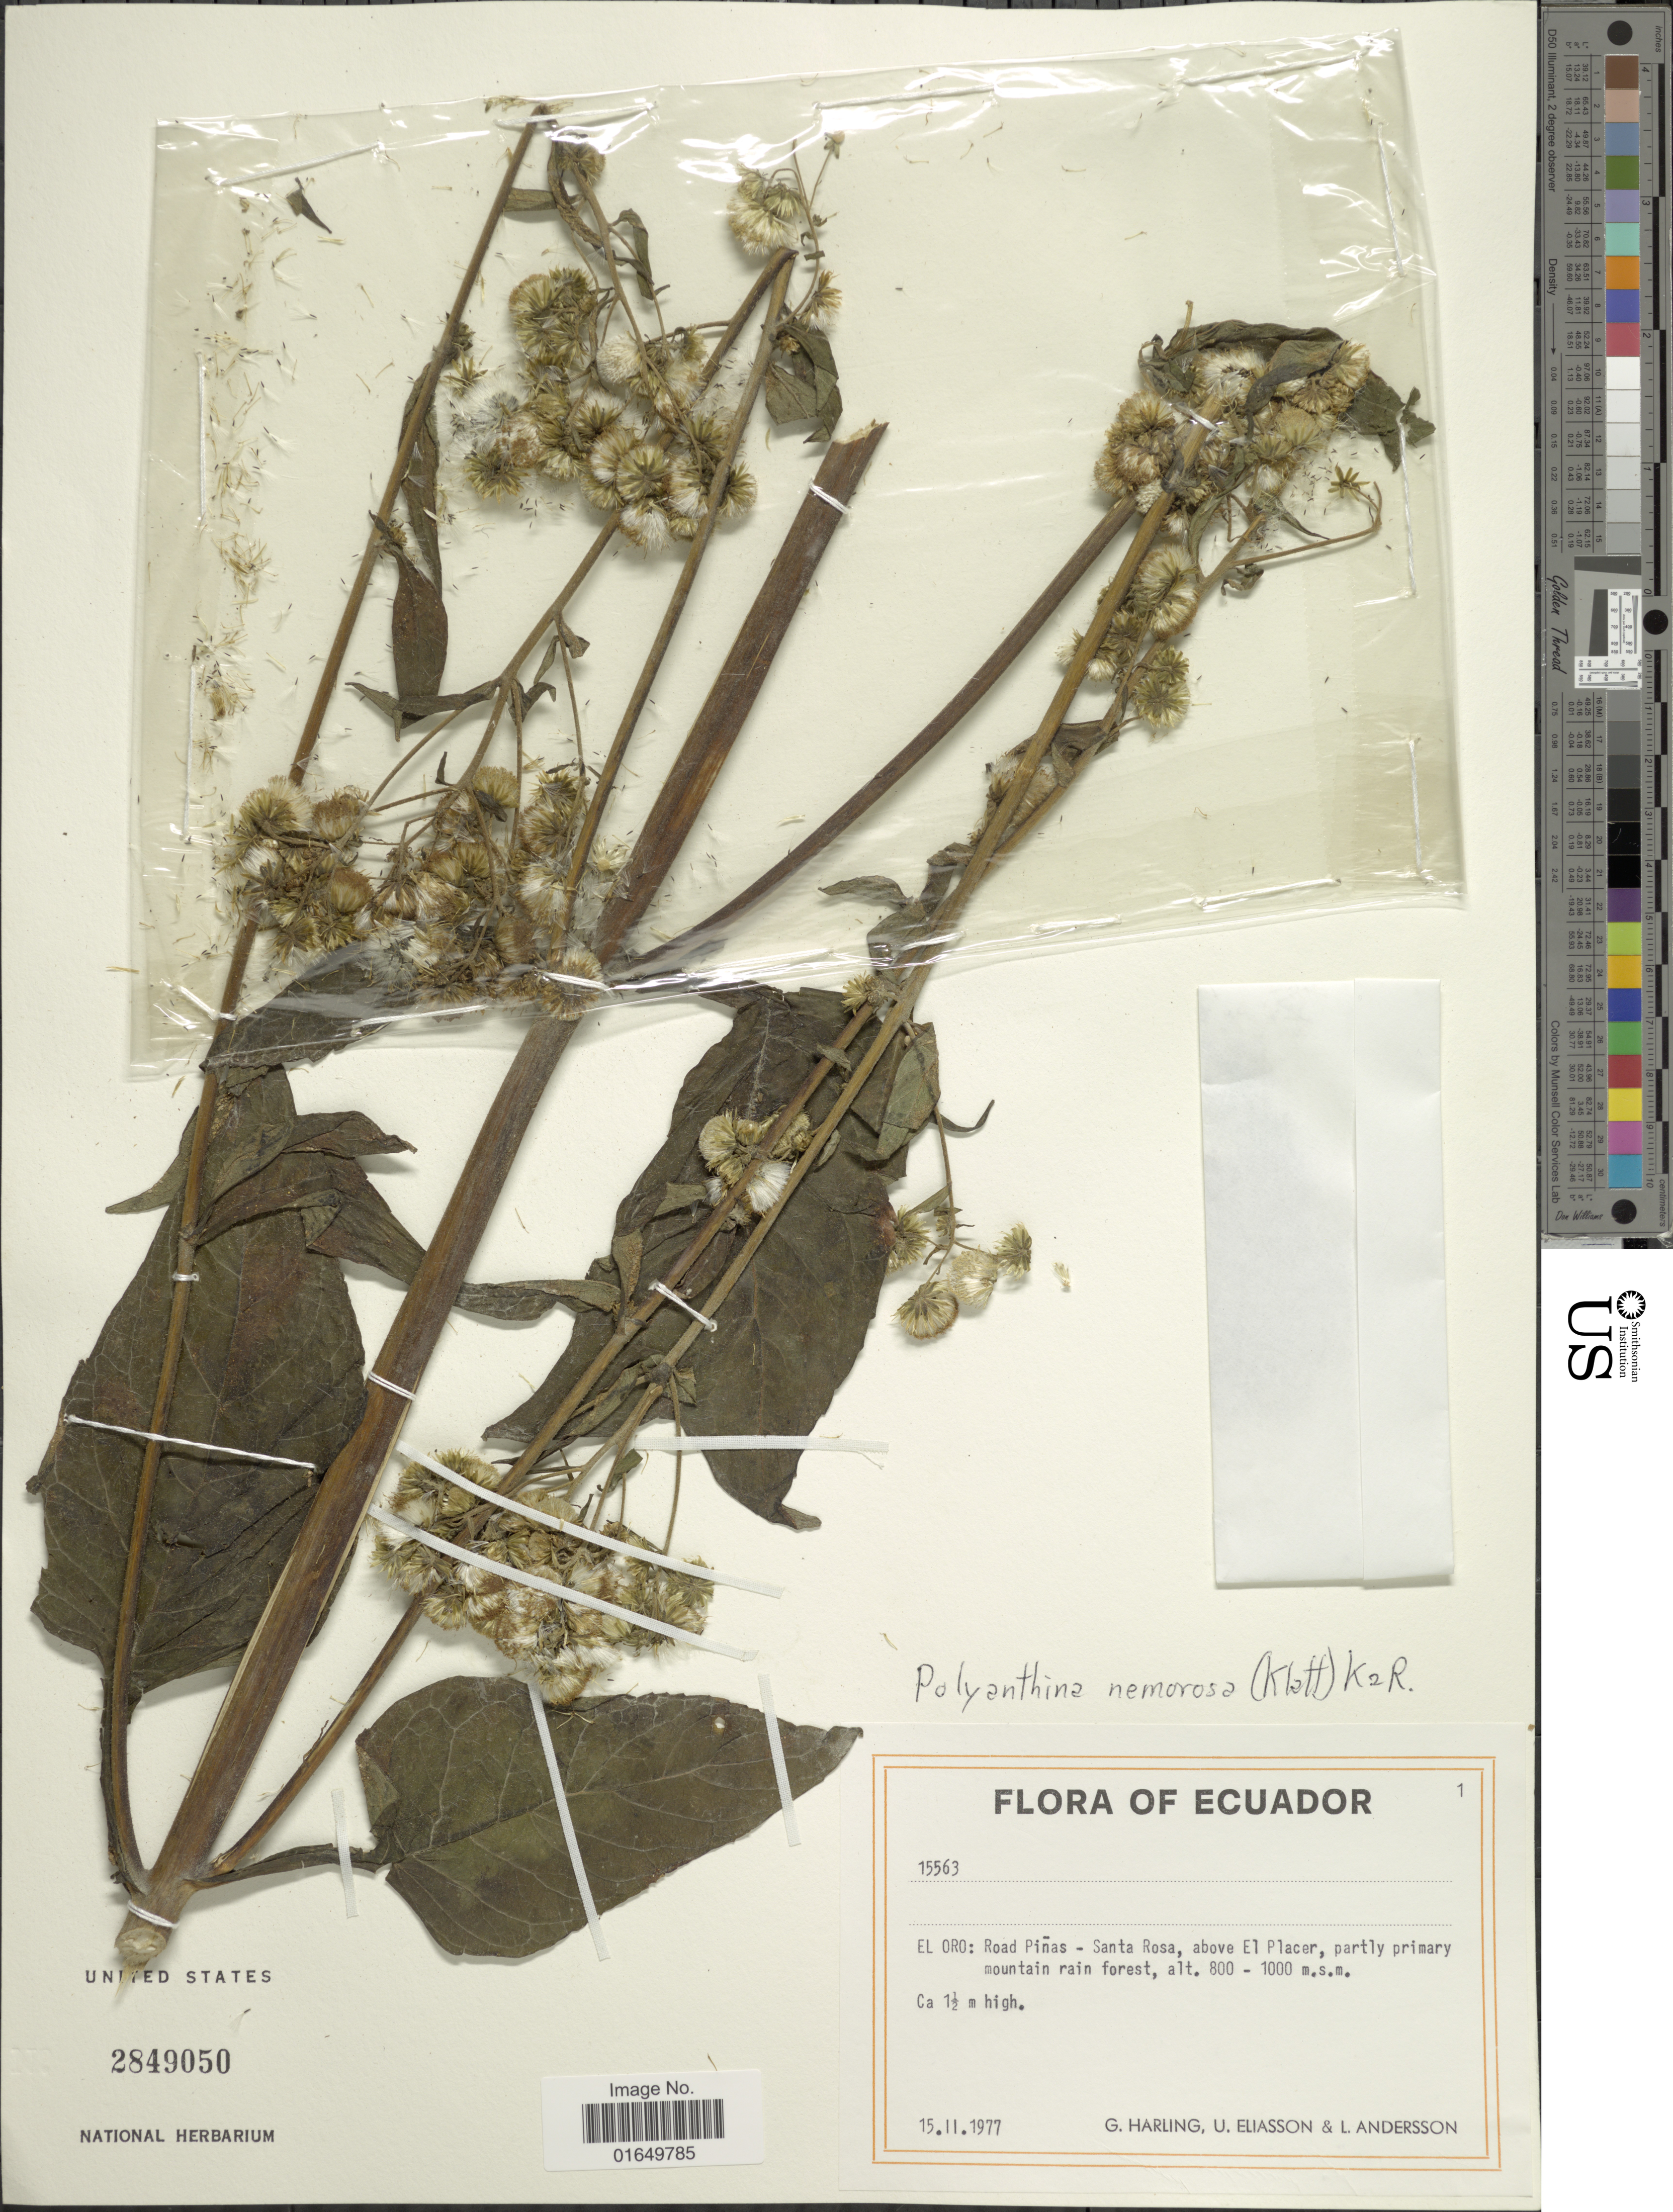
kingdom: Plantae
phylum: Tracheophyta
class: Magnoliopsida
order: Asterales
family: Asteraceae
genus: Polyanthina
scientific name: Polyanthina nemorosa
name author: (Klatt) R.M. King & H. Rob.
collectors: G. Harling, U. Eliasson & L. Andersson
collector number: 15563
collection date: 1977-02-15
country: Ecuador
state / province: El Oro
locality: Road Piñas - Santa Rosa, above El Placer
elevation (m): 800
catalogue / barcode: US 2849050